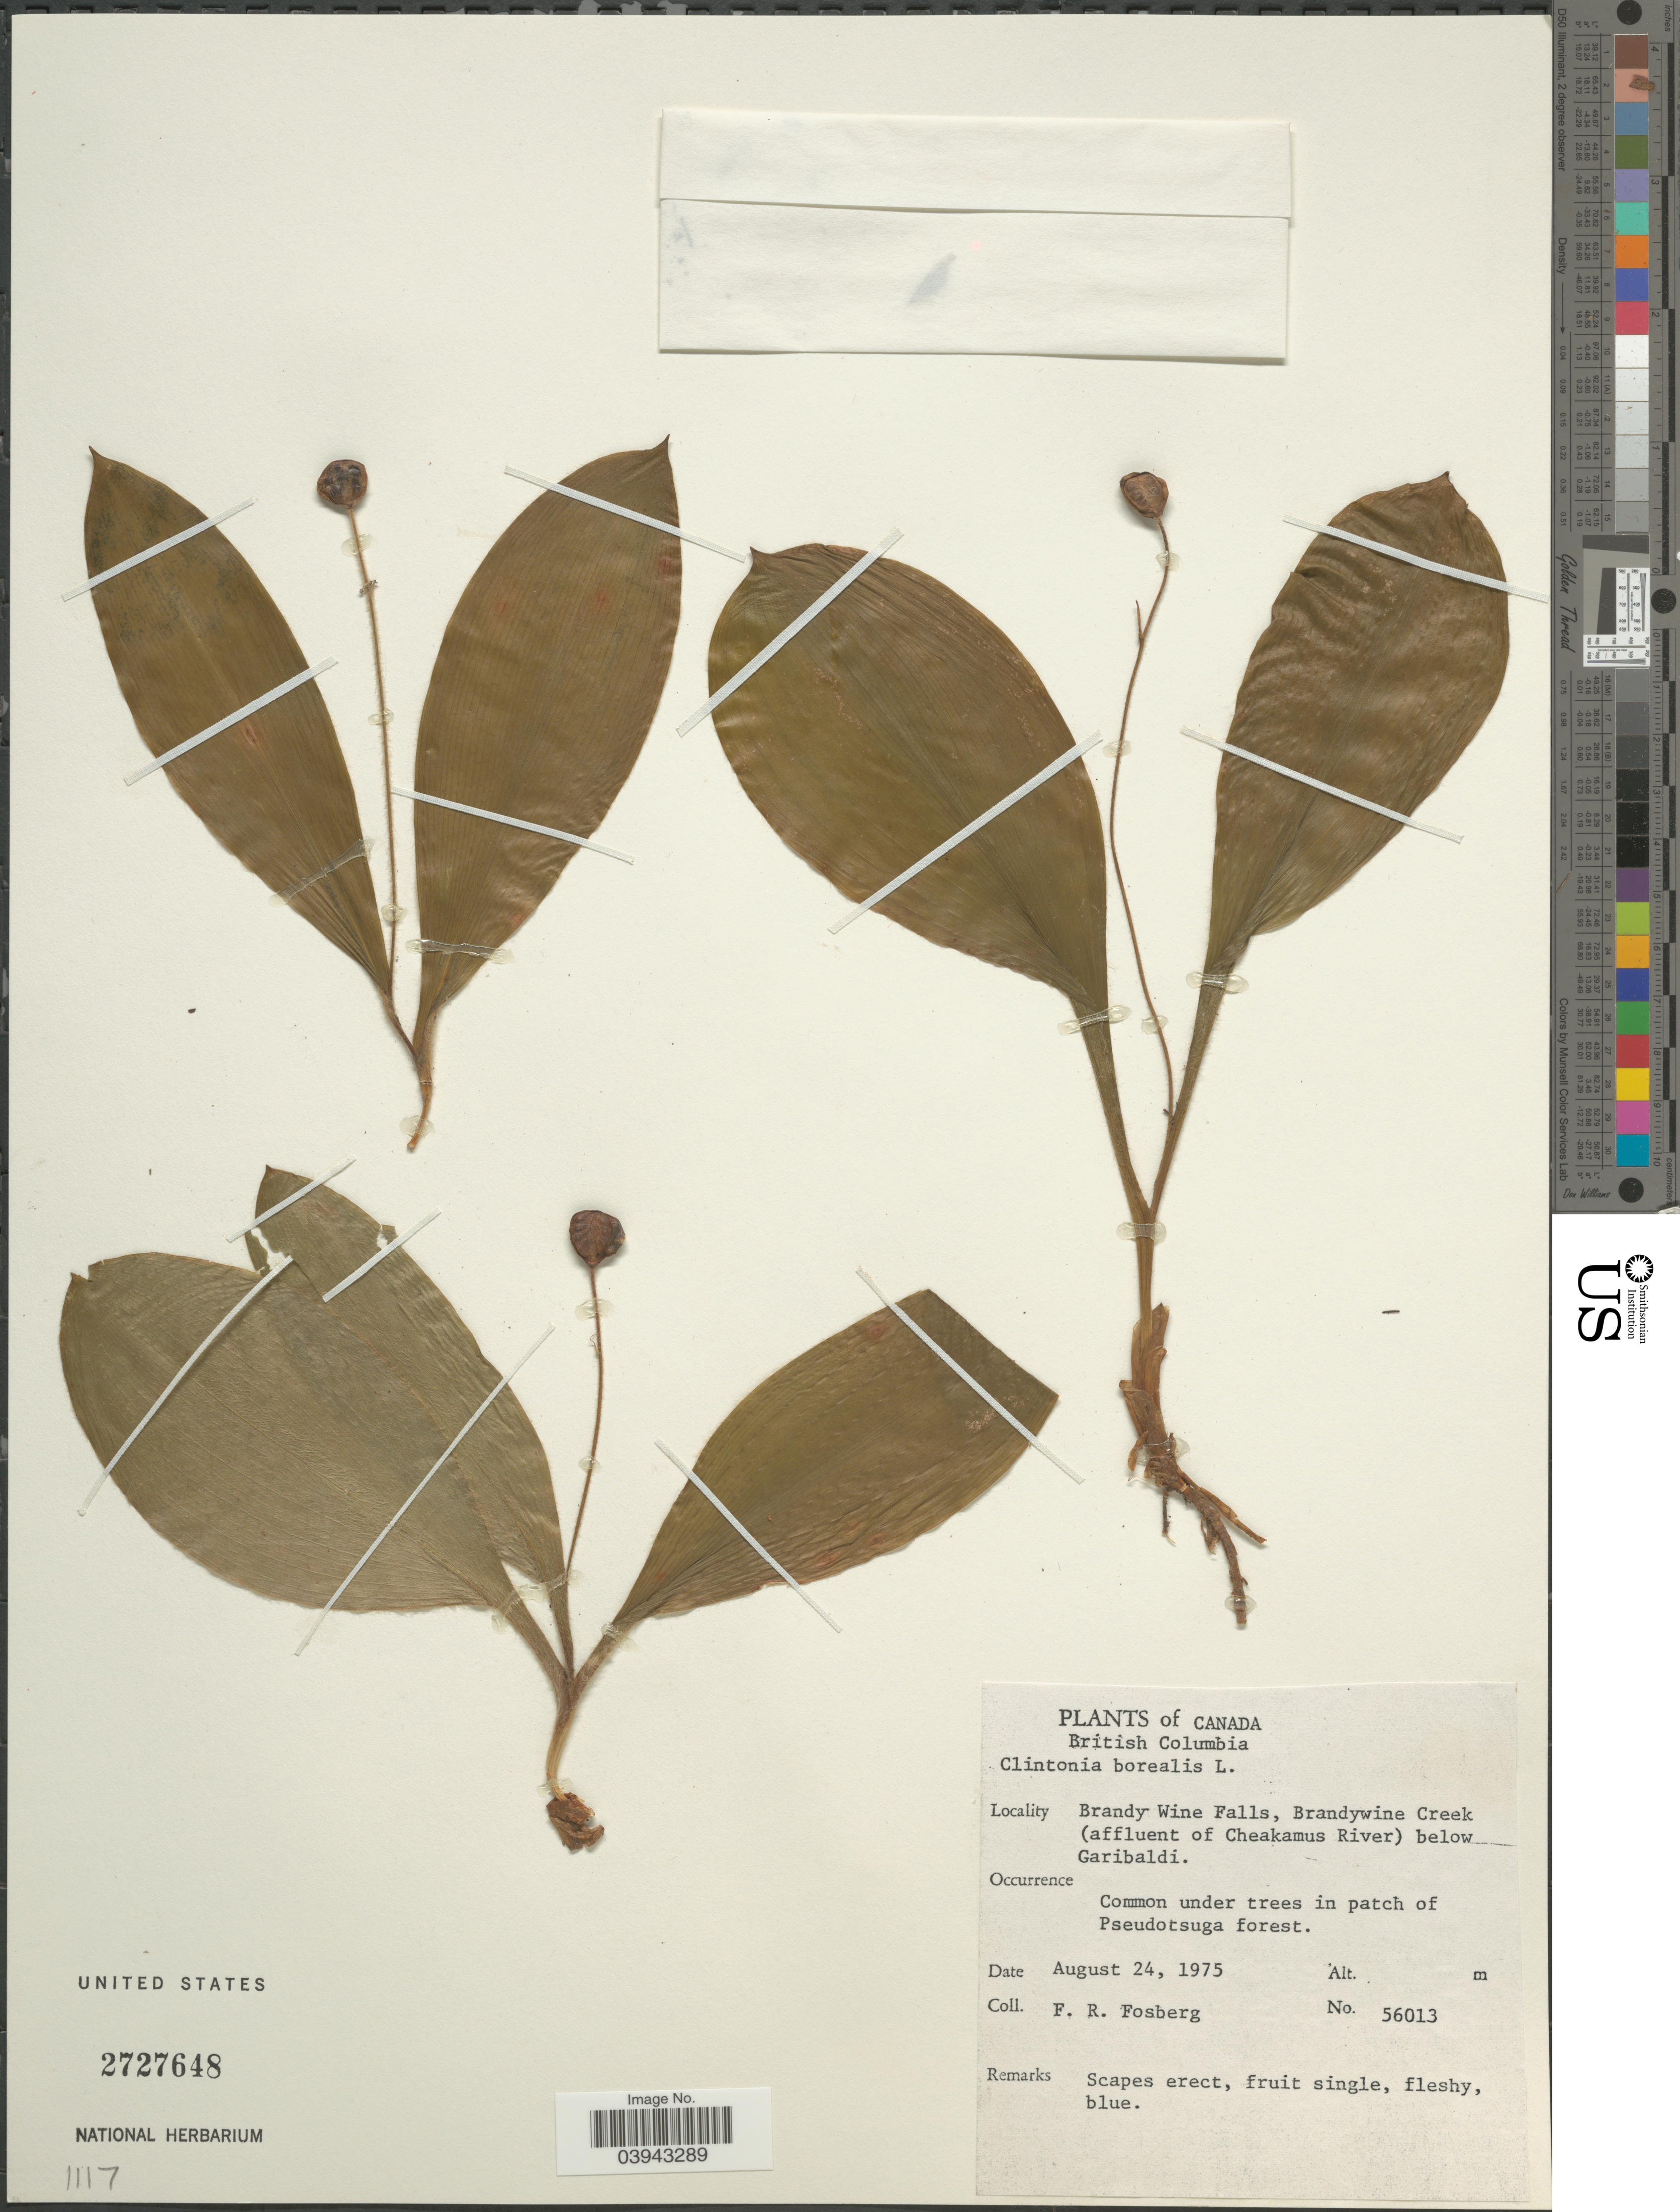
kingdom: Plantae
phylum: Tracheophyta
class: Liliopsida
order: Liliales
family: Liliaceae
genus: Clintonia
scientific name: Clintonia borealis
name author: (Aiton) Raf.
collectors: F. R. Fosberg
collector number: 56013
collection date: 1975-08-24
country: Canada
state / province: British Columbia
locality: Brandy Wine Falls, Brandywine Creek (affluent of Cheakamus River) below Garibaldi.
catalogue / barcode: US 2727648